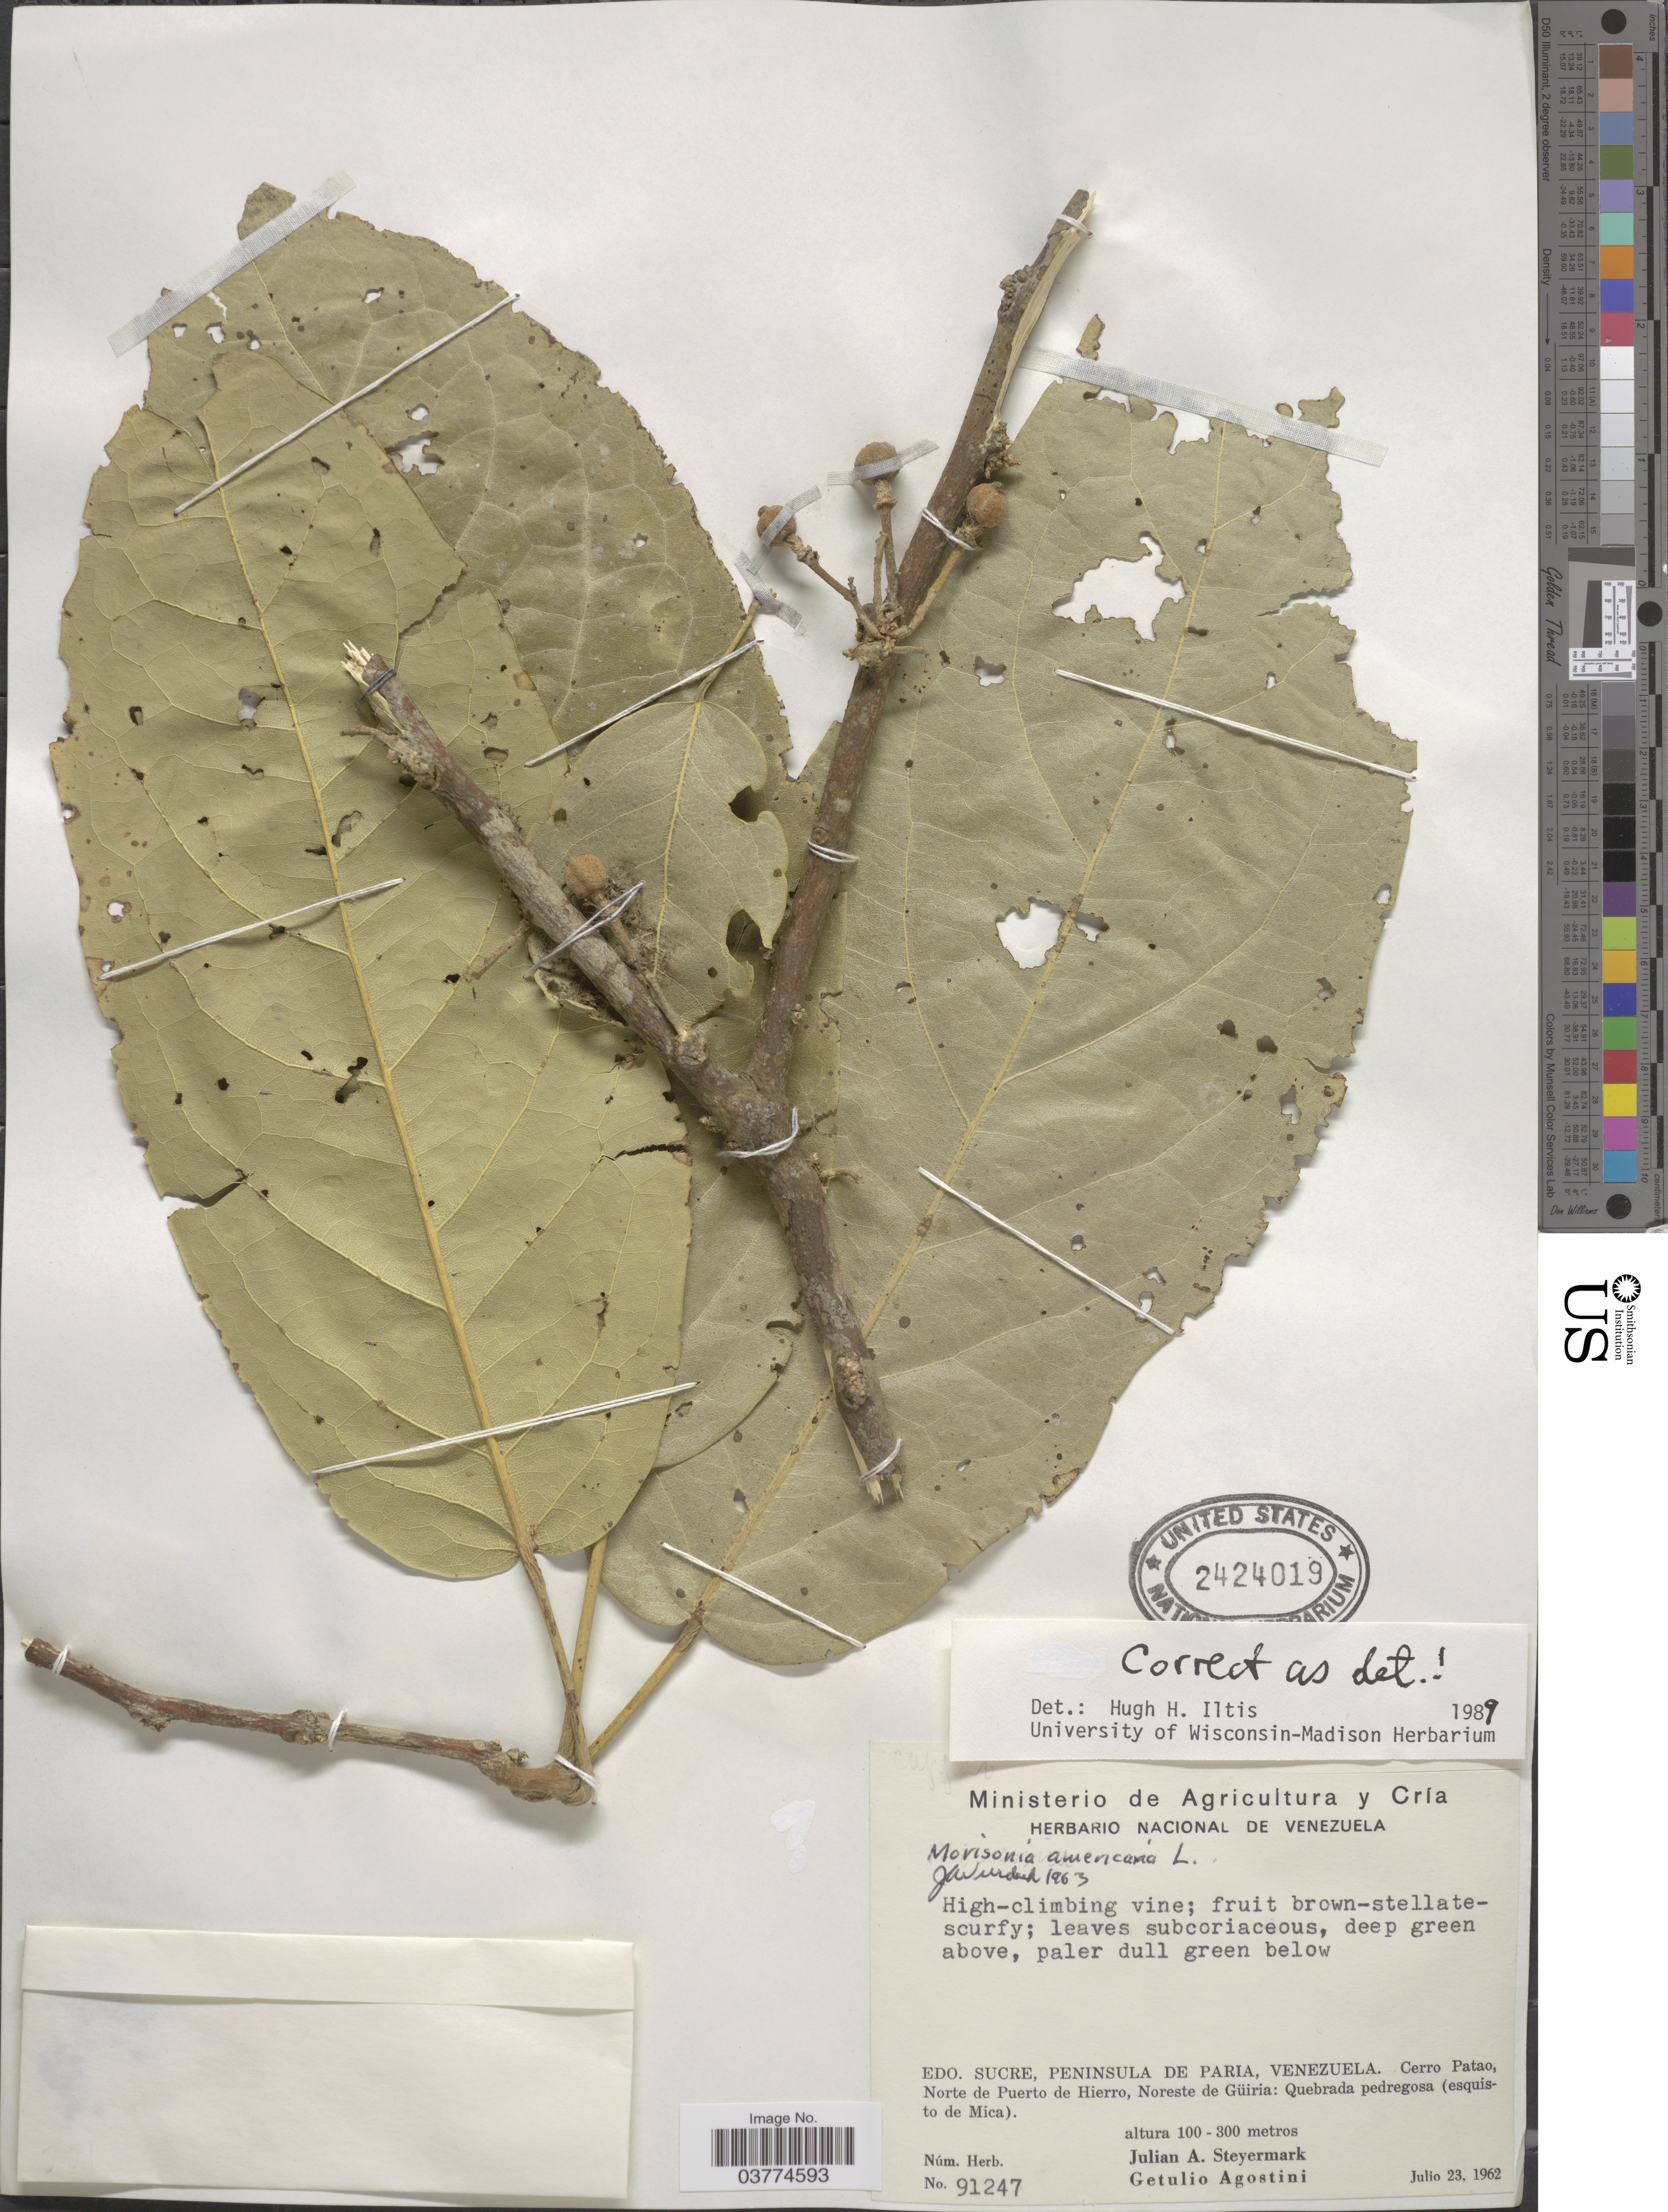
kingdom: Plantae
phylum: Tracheophyta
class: Magnoliopsida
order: Brassicales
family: Capparaceae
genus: Morisonia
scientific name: Morisonia americana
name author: L.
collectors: J. Steyermark & G. Agostini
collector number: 91247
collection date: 1962-07-23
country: Venezuela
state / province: Sucre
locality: Peninsula de Paria. Cerro Patao, Norte de Puerto de Hierro, Noreste de Güiria: Quebrada pedregosa (esquisto de Mica).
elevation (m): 100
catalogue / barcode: US 2424019